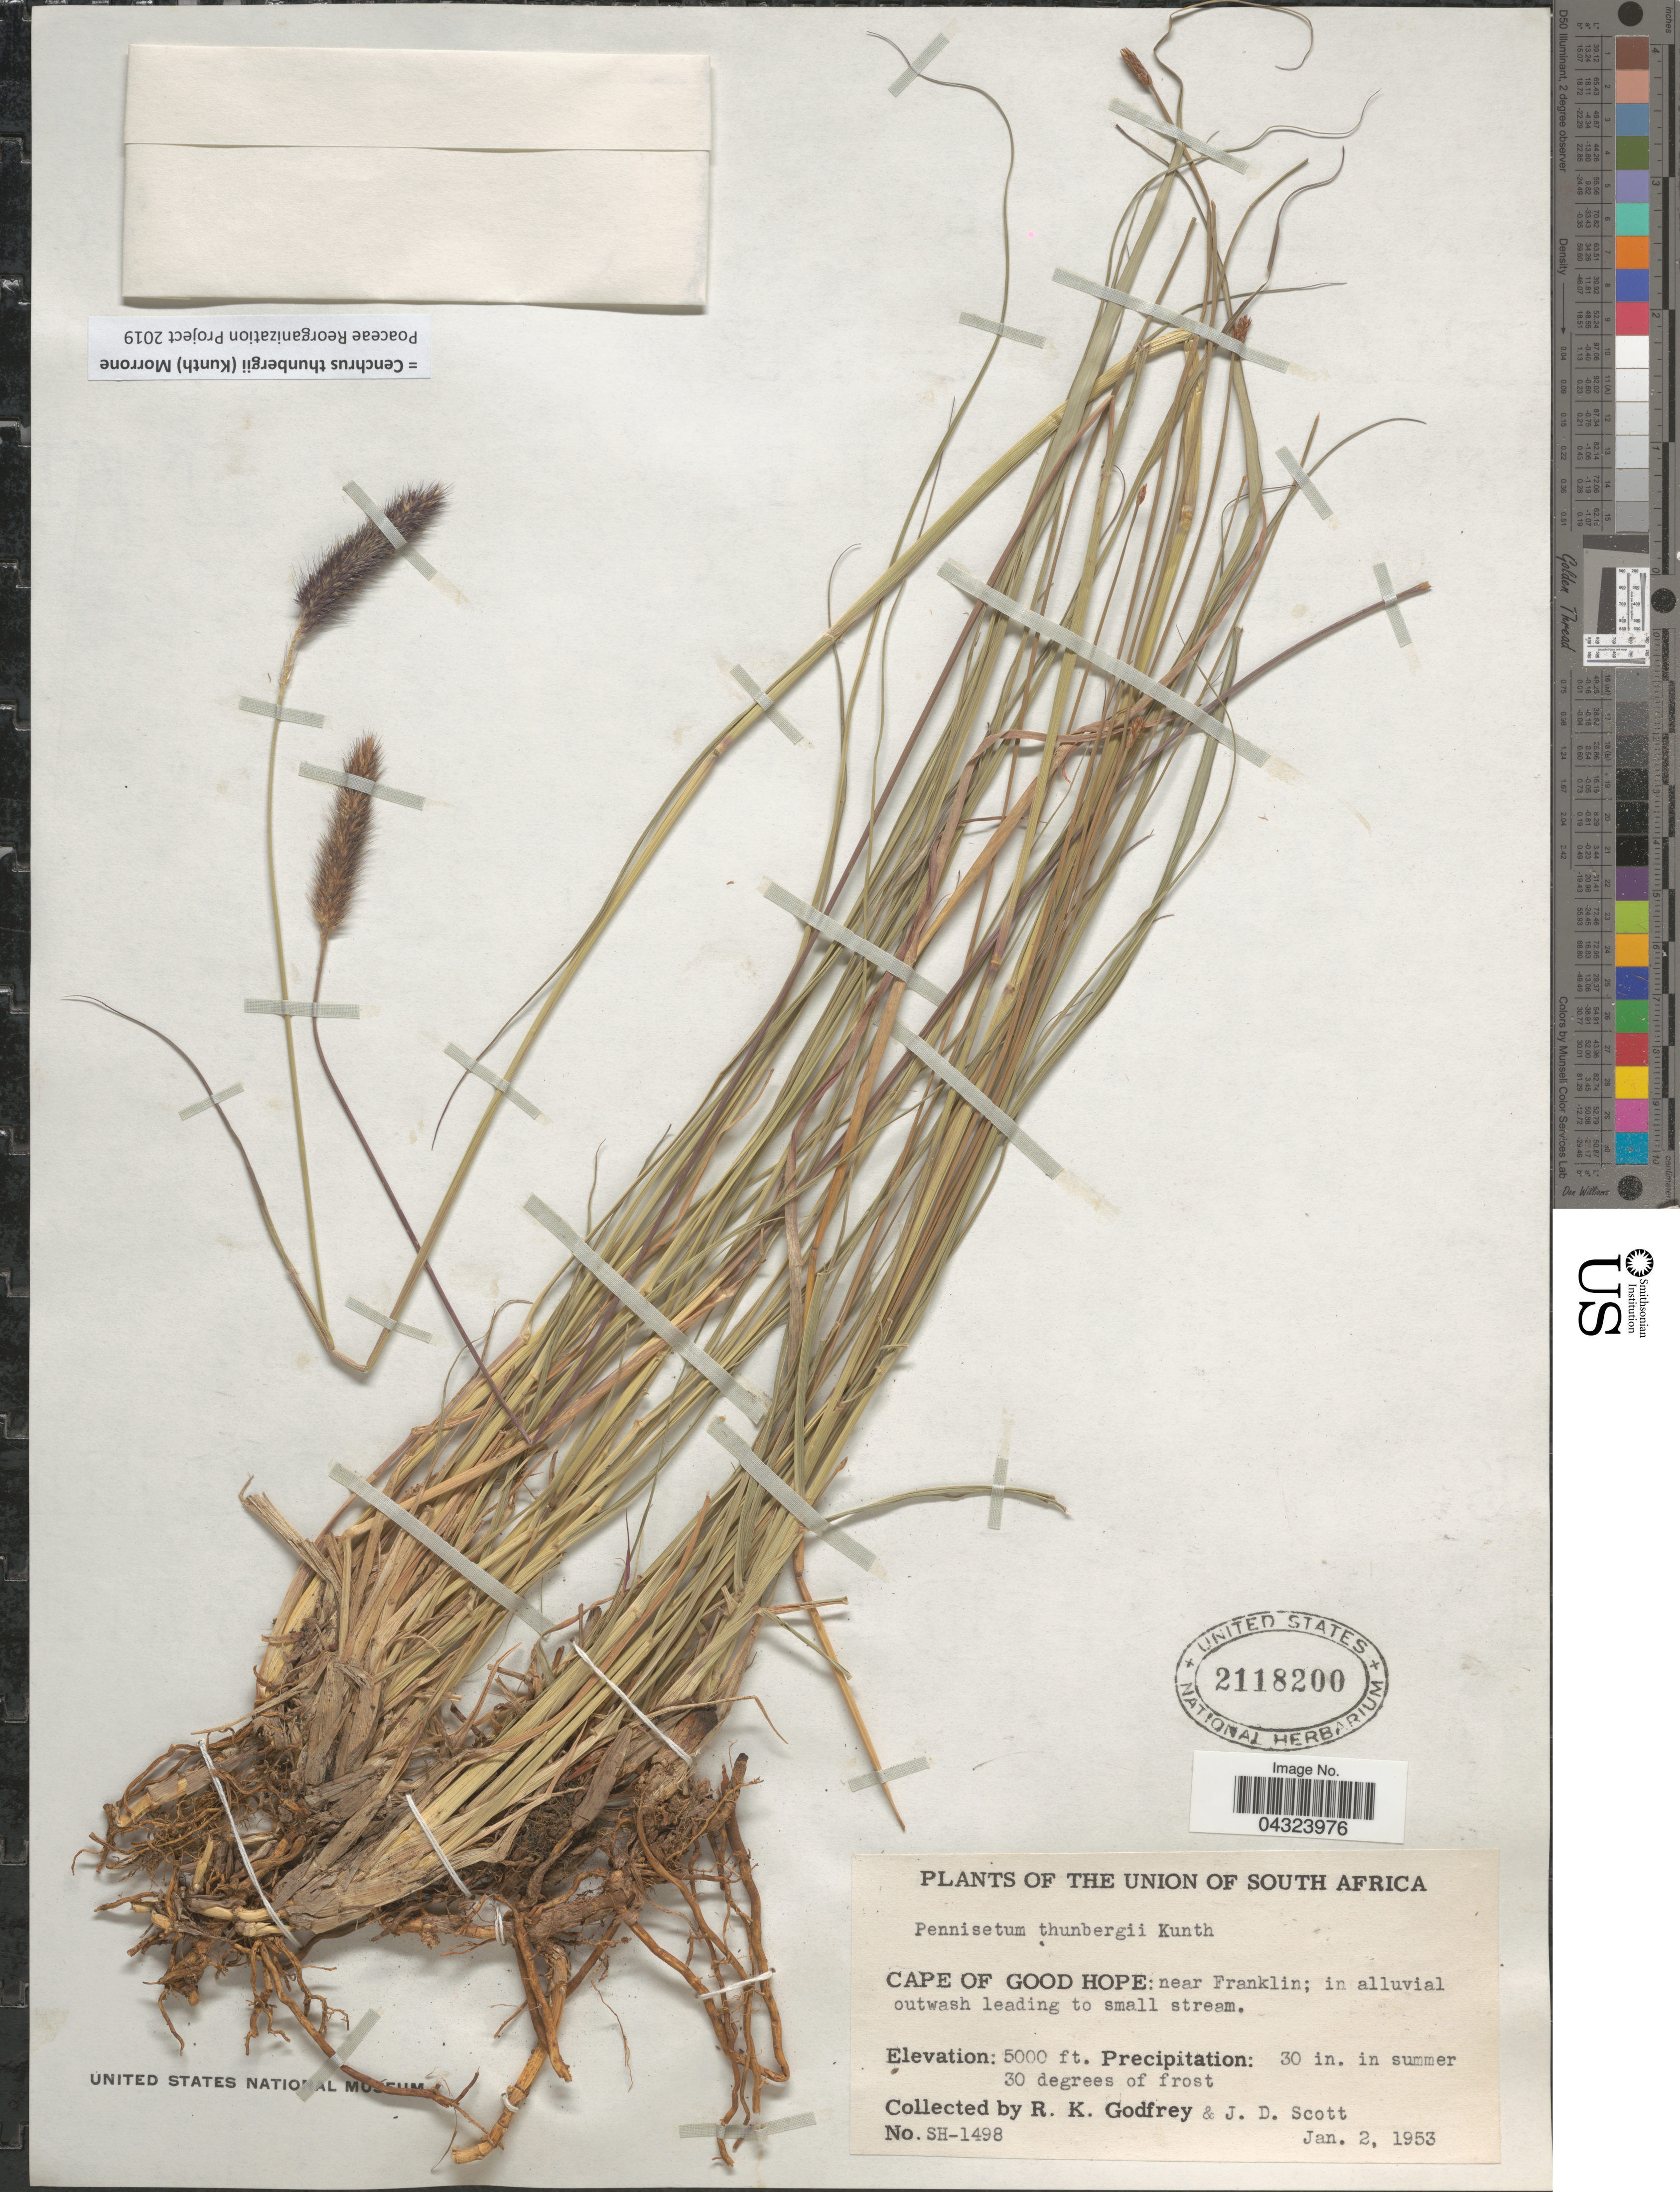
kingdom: Plantae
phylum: Tracheophyta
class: Liliopsida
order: Poales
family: Poaceae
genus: Cenchrus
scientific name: Cenchrus thunbergii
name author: (Kunth) Morrone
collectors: R. K. Godfrey & J. D. Scott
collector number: SH-1498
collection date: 1953-01-02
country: South Africa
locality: The Union of South Africa. Cape of Good Hope: near Franklin.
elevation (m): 1524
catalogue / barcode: US 2118200